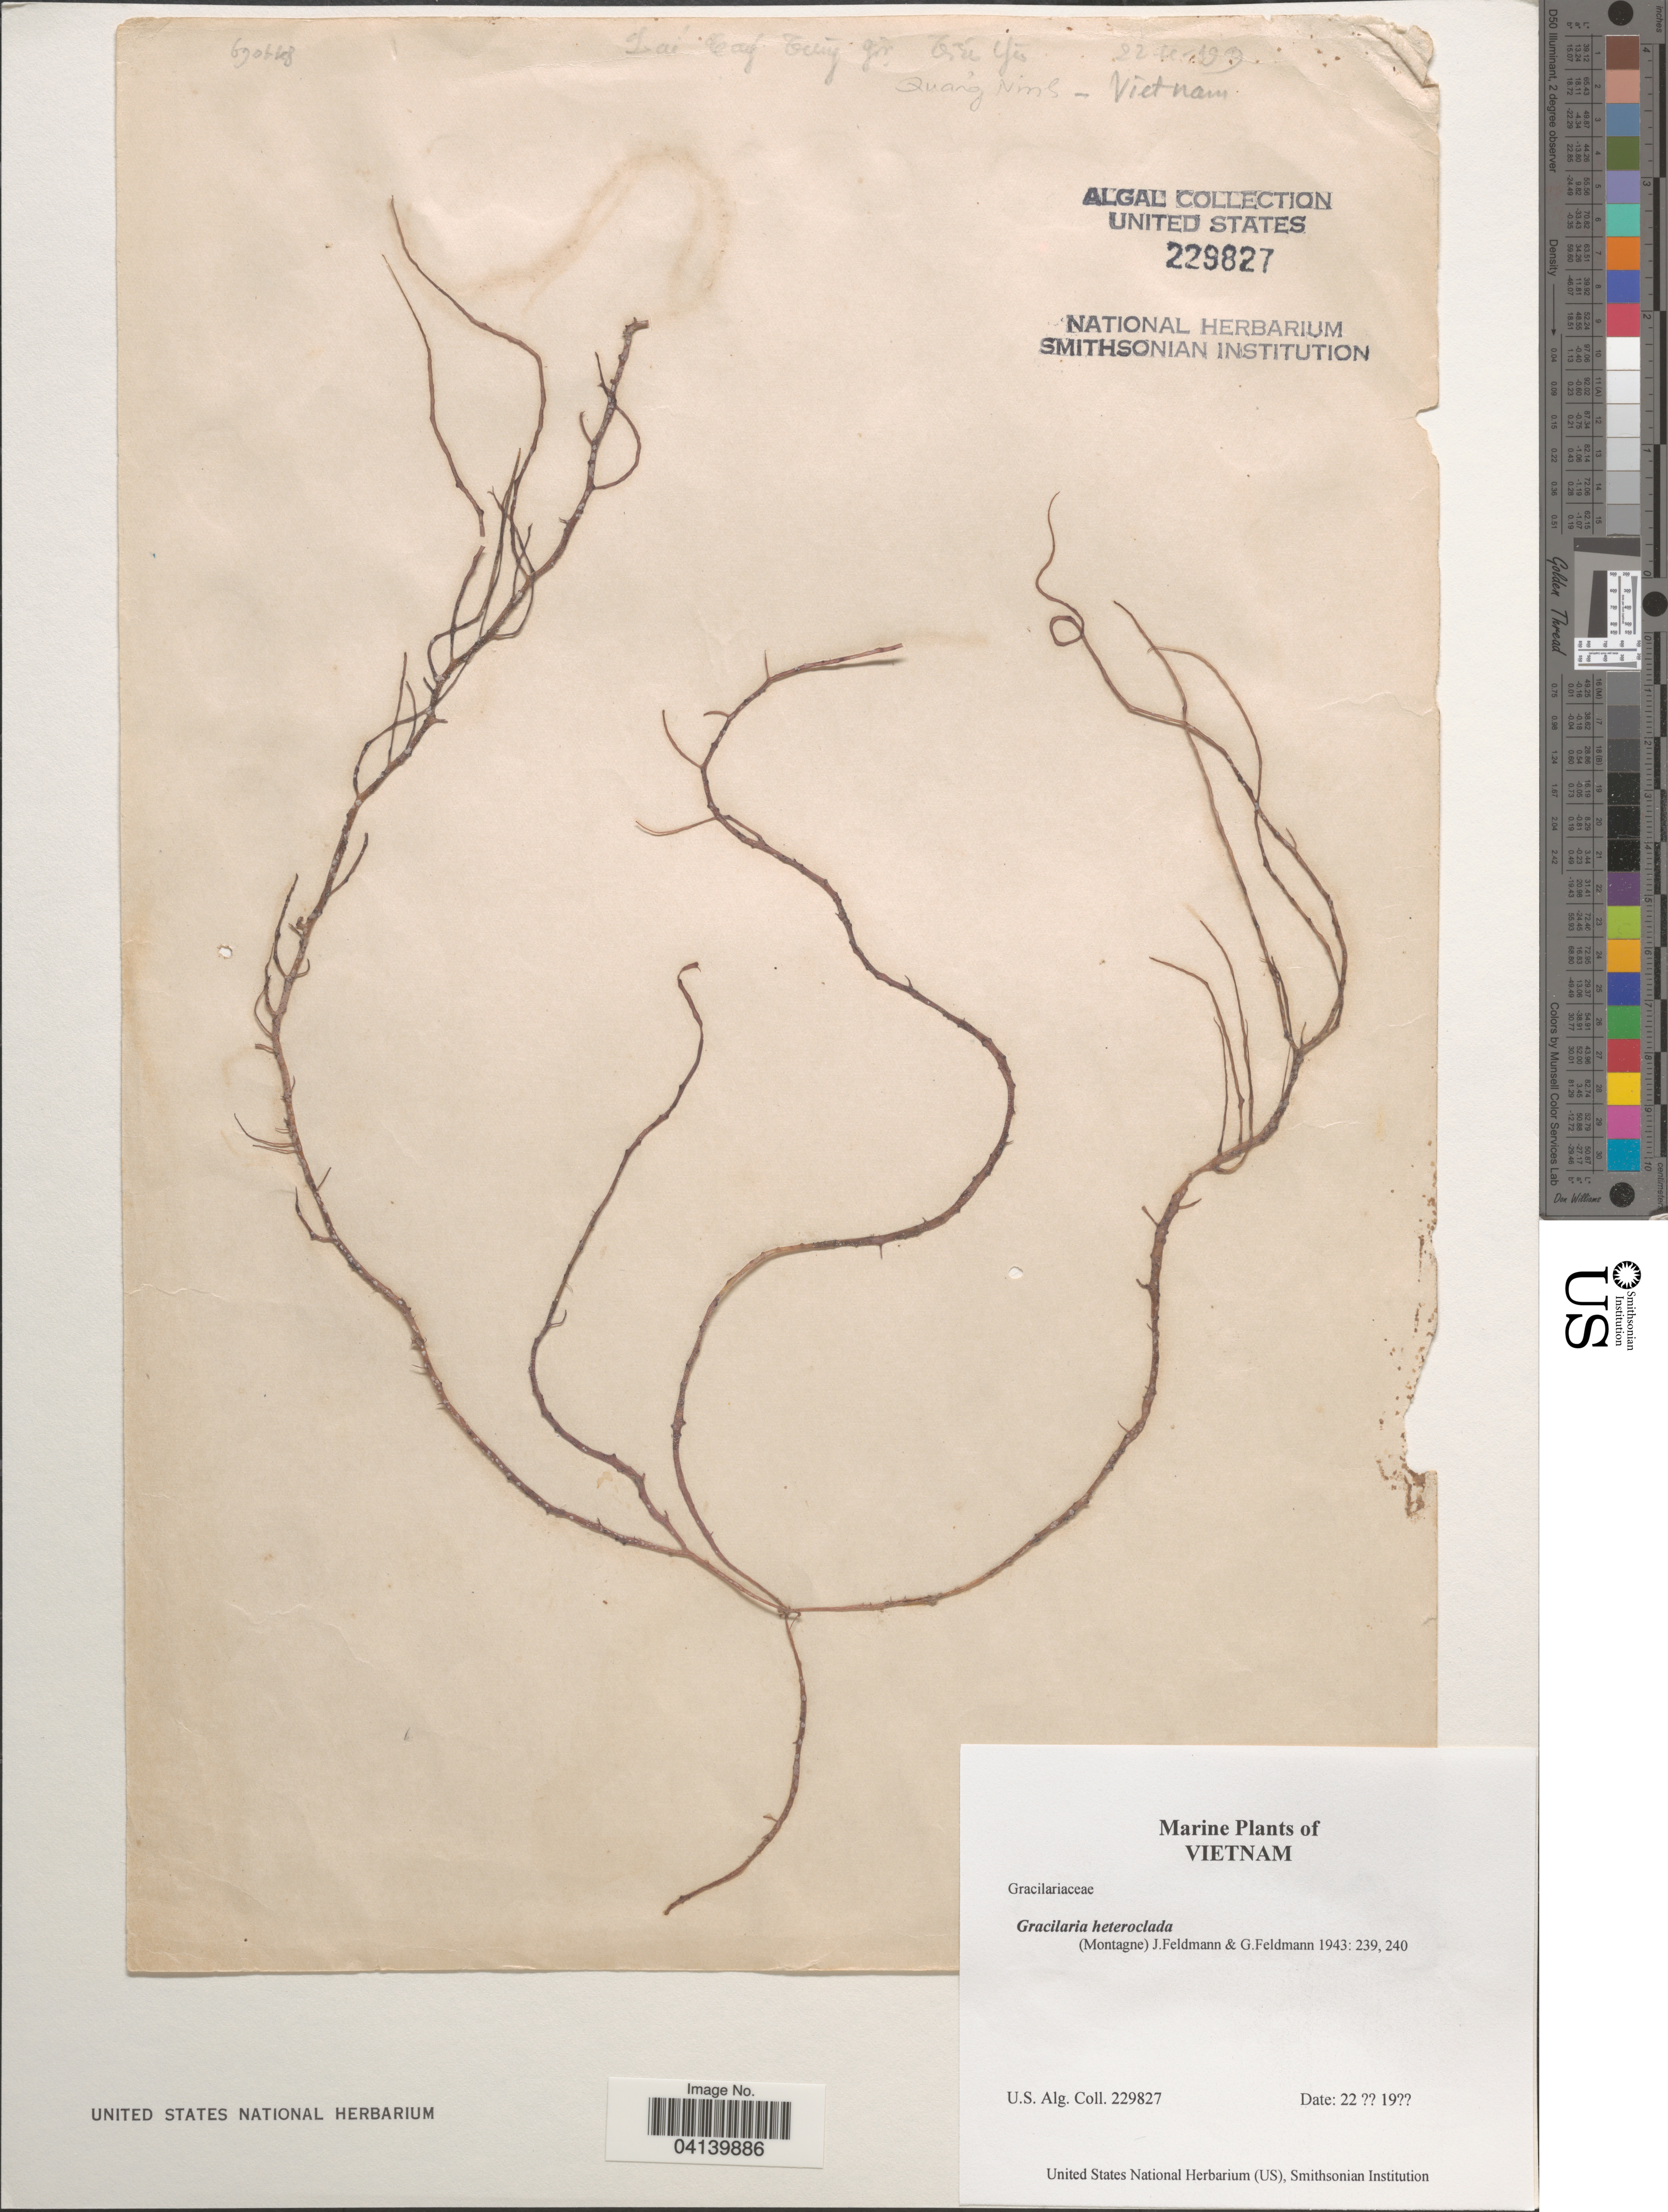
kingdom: Plantae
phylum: Rhodophyta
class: Florideophyceae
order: Gracilariales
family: Gracilariaceae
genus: Gracilaria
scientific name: Gracilaria heteroclada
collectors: U. S. Alg.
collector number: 229827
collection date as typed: Transcribed d/m/y: 22//19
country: Vietnam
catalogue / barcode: US 229827